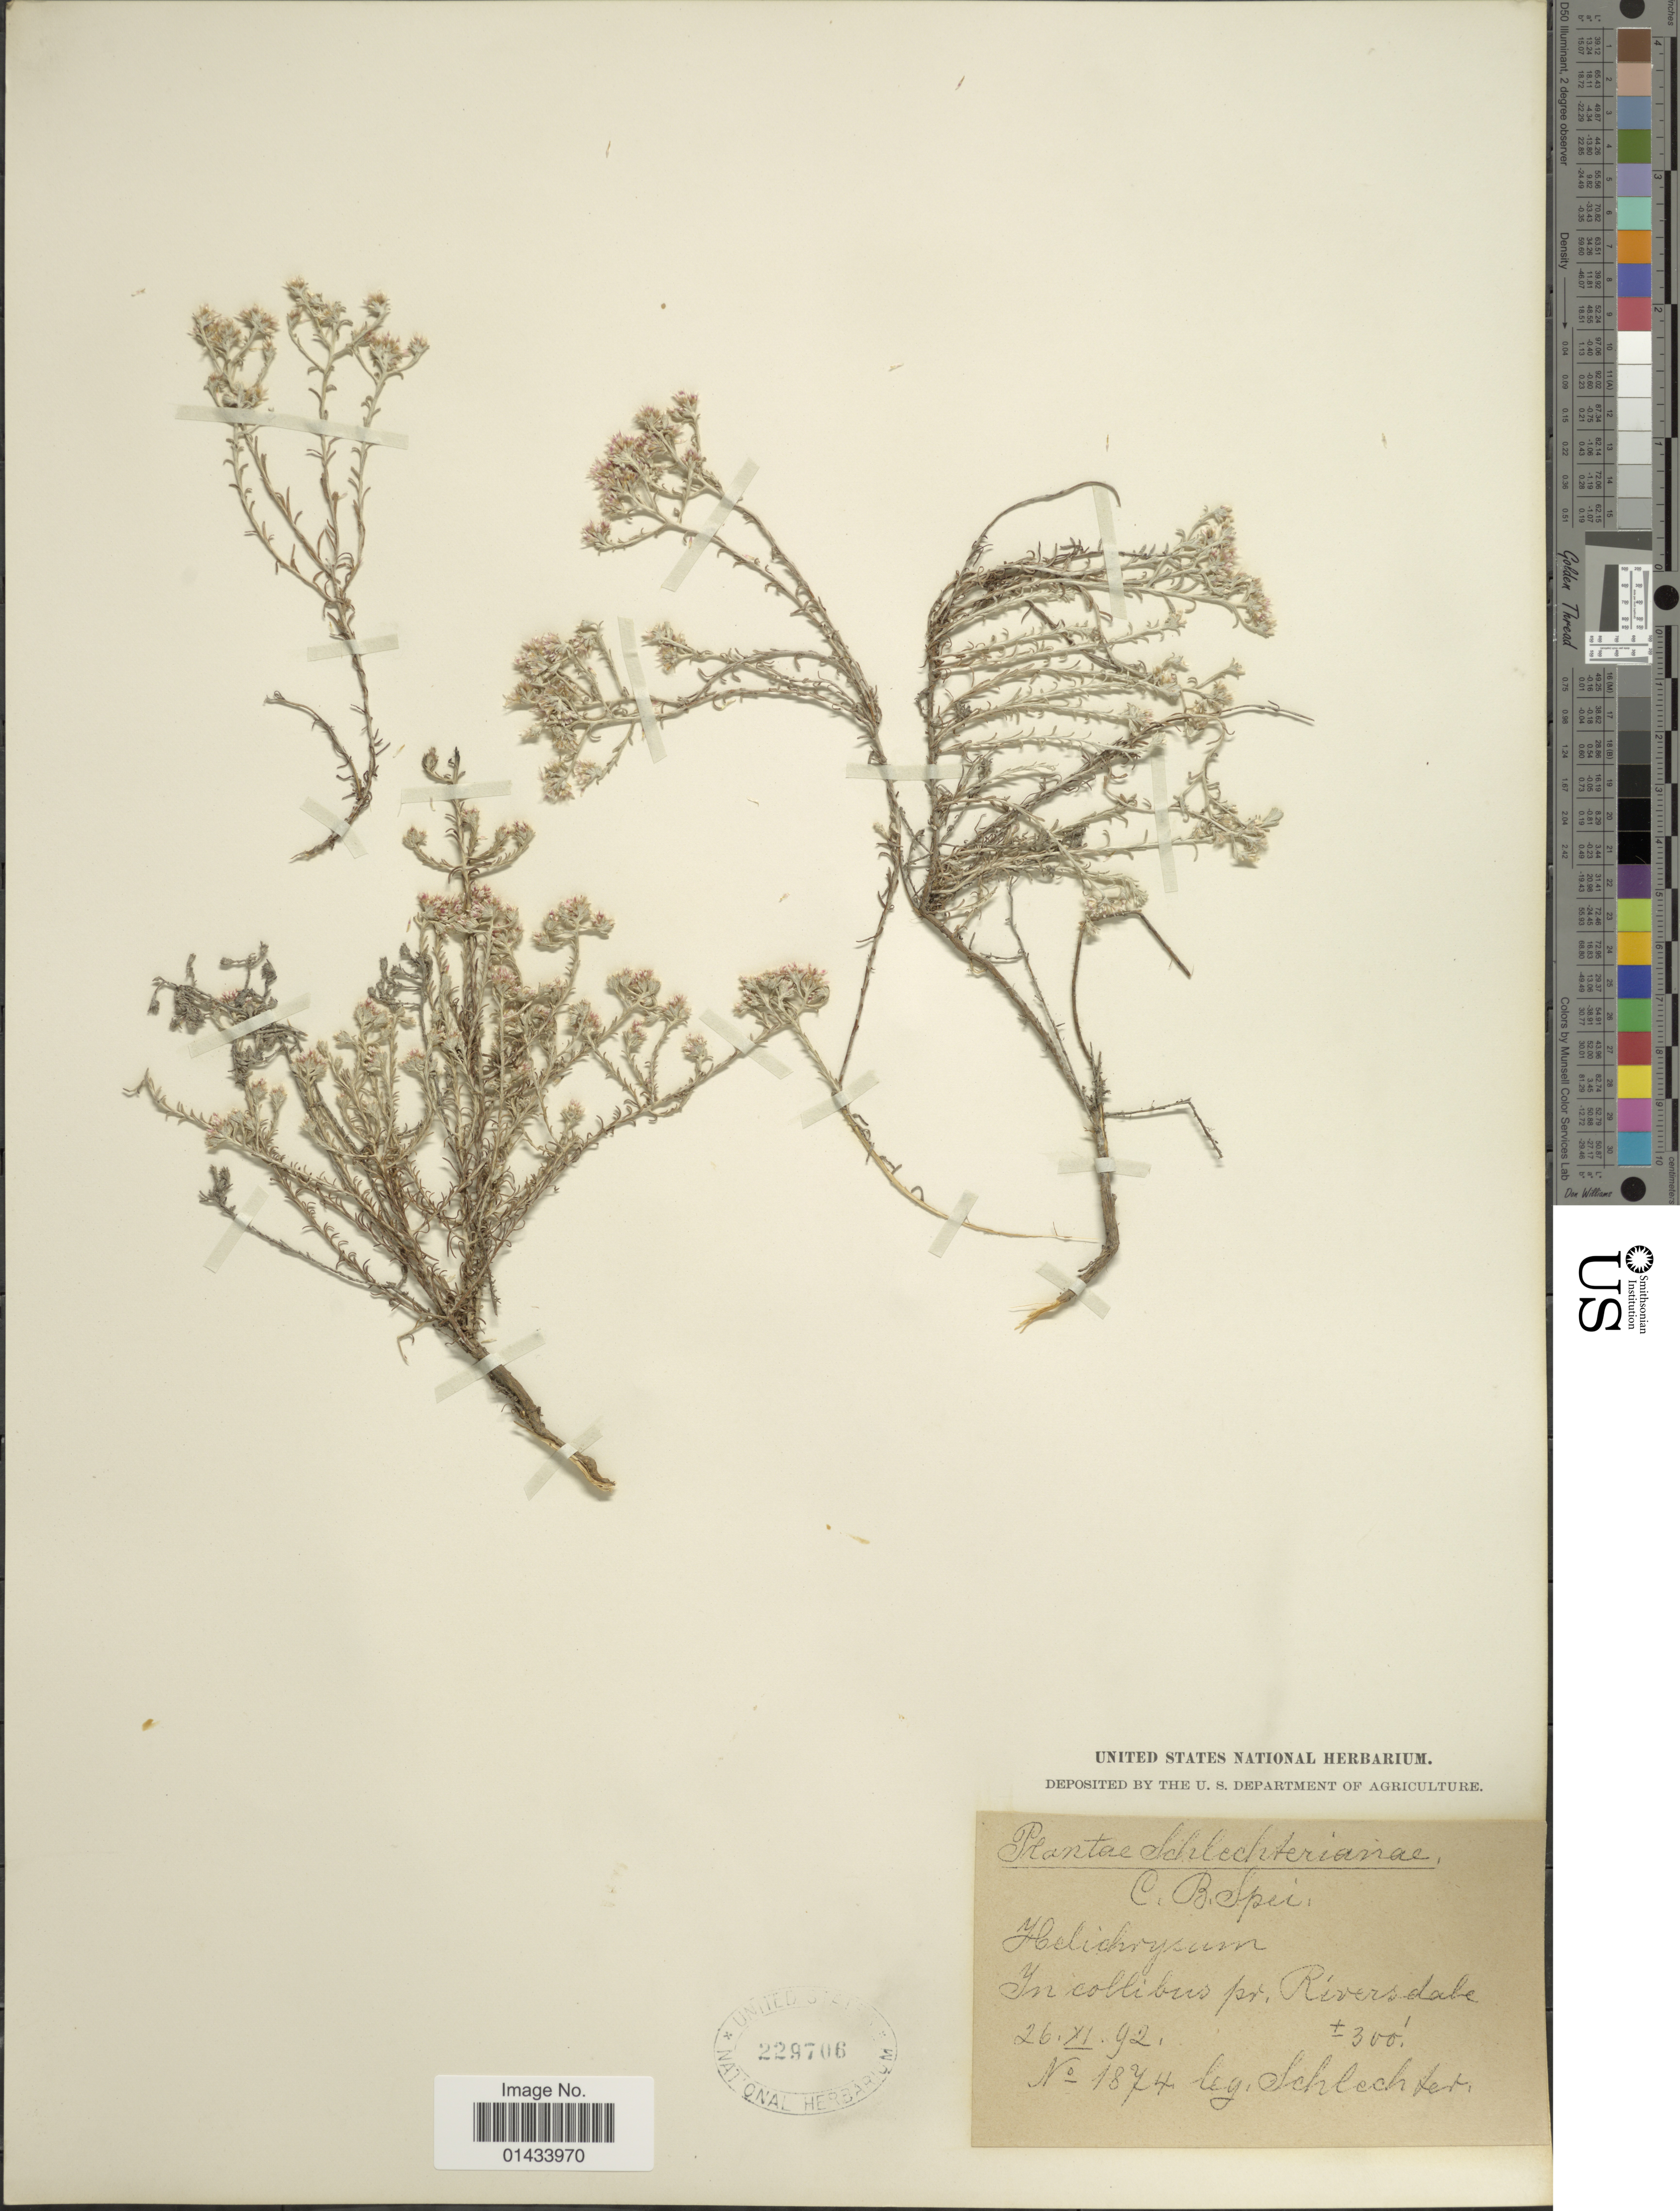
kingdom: Plantae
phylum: Tracheophyta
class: Magnoliopsida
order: Asterales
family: Asteraceae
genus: Helichrysum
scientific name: Helichrysum sp.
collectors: Schlechter, --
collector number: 1874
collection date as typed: Transcribed d/m/y: 26/11/92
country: South Africa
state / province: Western Cape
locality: In collibus pr. Riversdale, C.B. Spei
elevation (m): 91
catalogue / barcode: US 229706